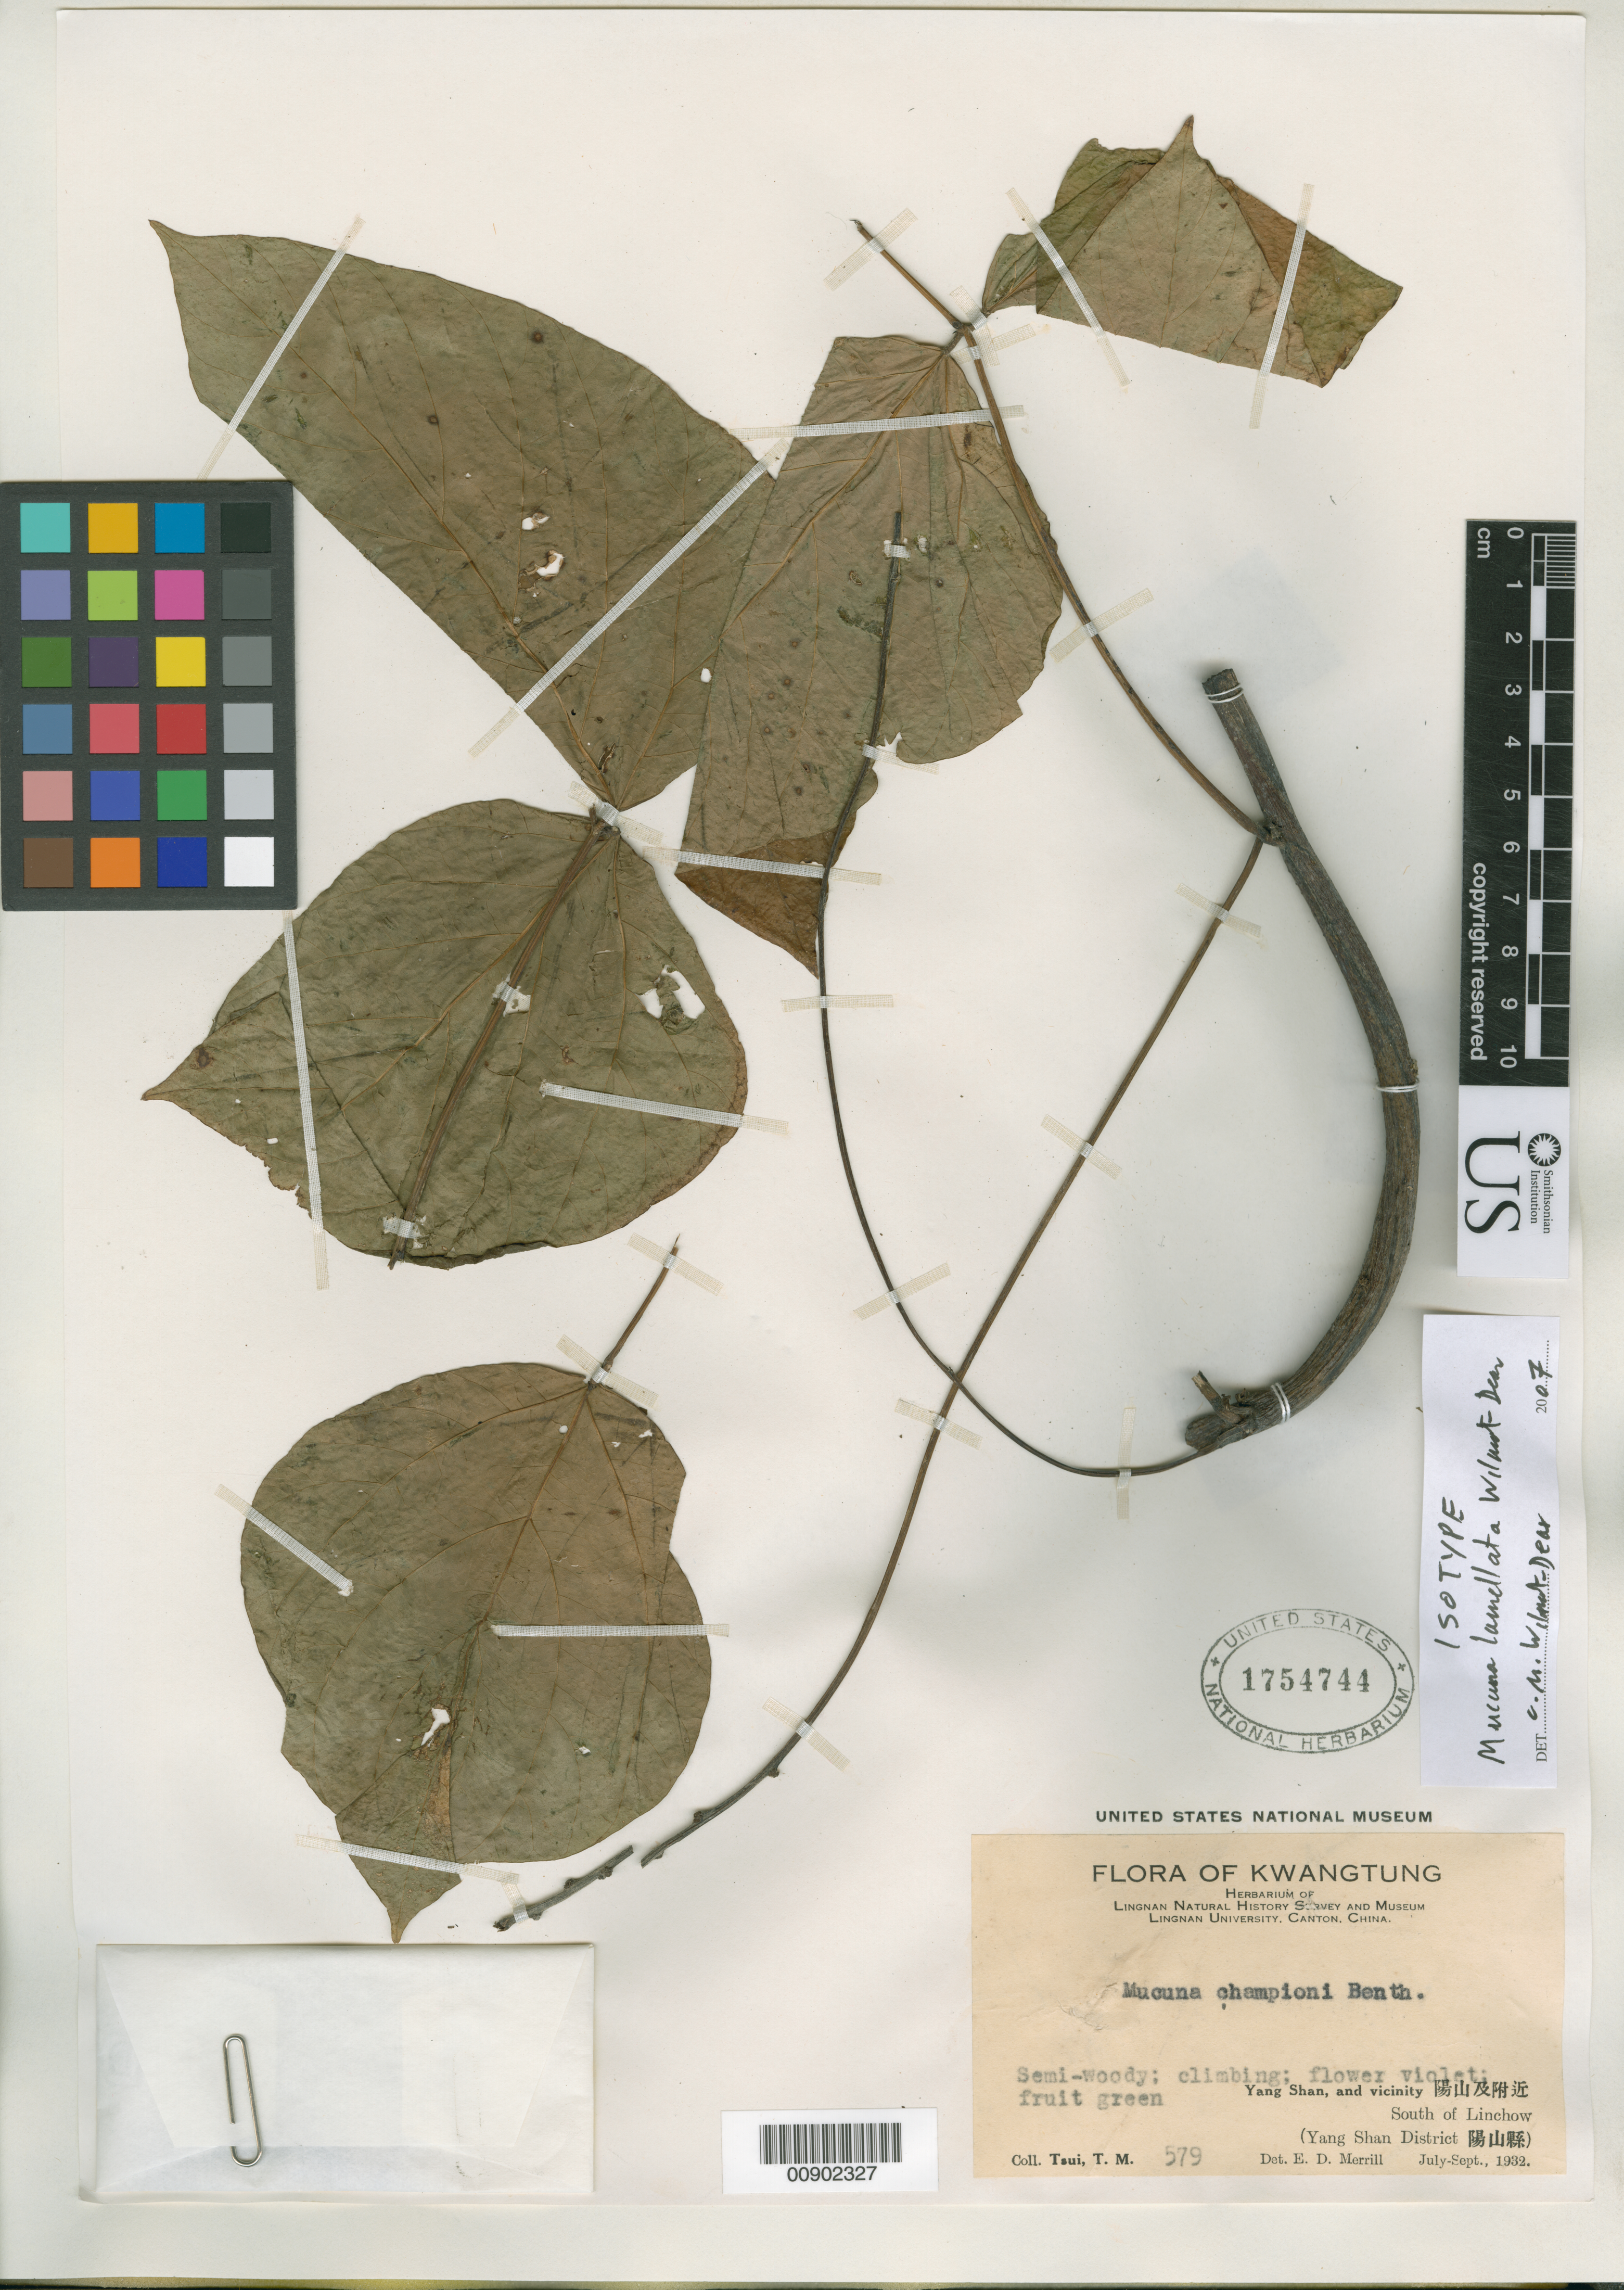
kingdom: Plantae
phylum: Tracheophyta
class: Magnoliopsida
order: Fabales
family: Fabaceae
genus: Mucuna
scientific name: Mucuna lamellata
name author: Wilmot-Dear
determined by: Wilmot-Dear, C. M.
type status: Isotype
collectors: T. Tsui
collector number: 579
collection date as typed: Jul 1932 to -- Sep 1932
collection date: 1932-07/1932-09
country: China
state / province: Guangdong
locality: South of Linchow (Yang Shan District). Yang Shan, and vicinity.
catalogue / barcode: US 1754744